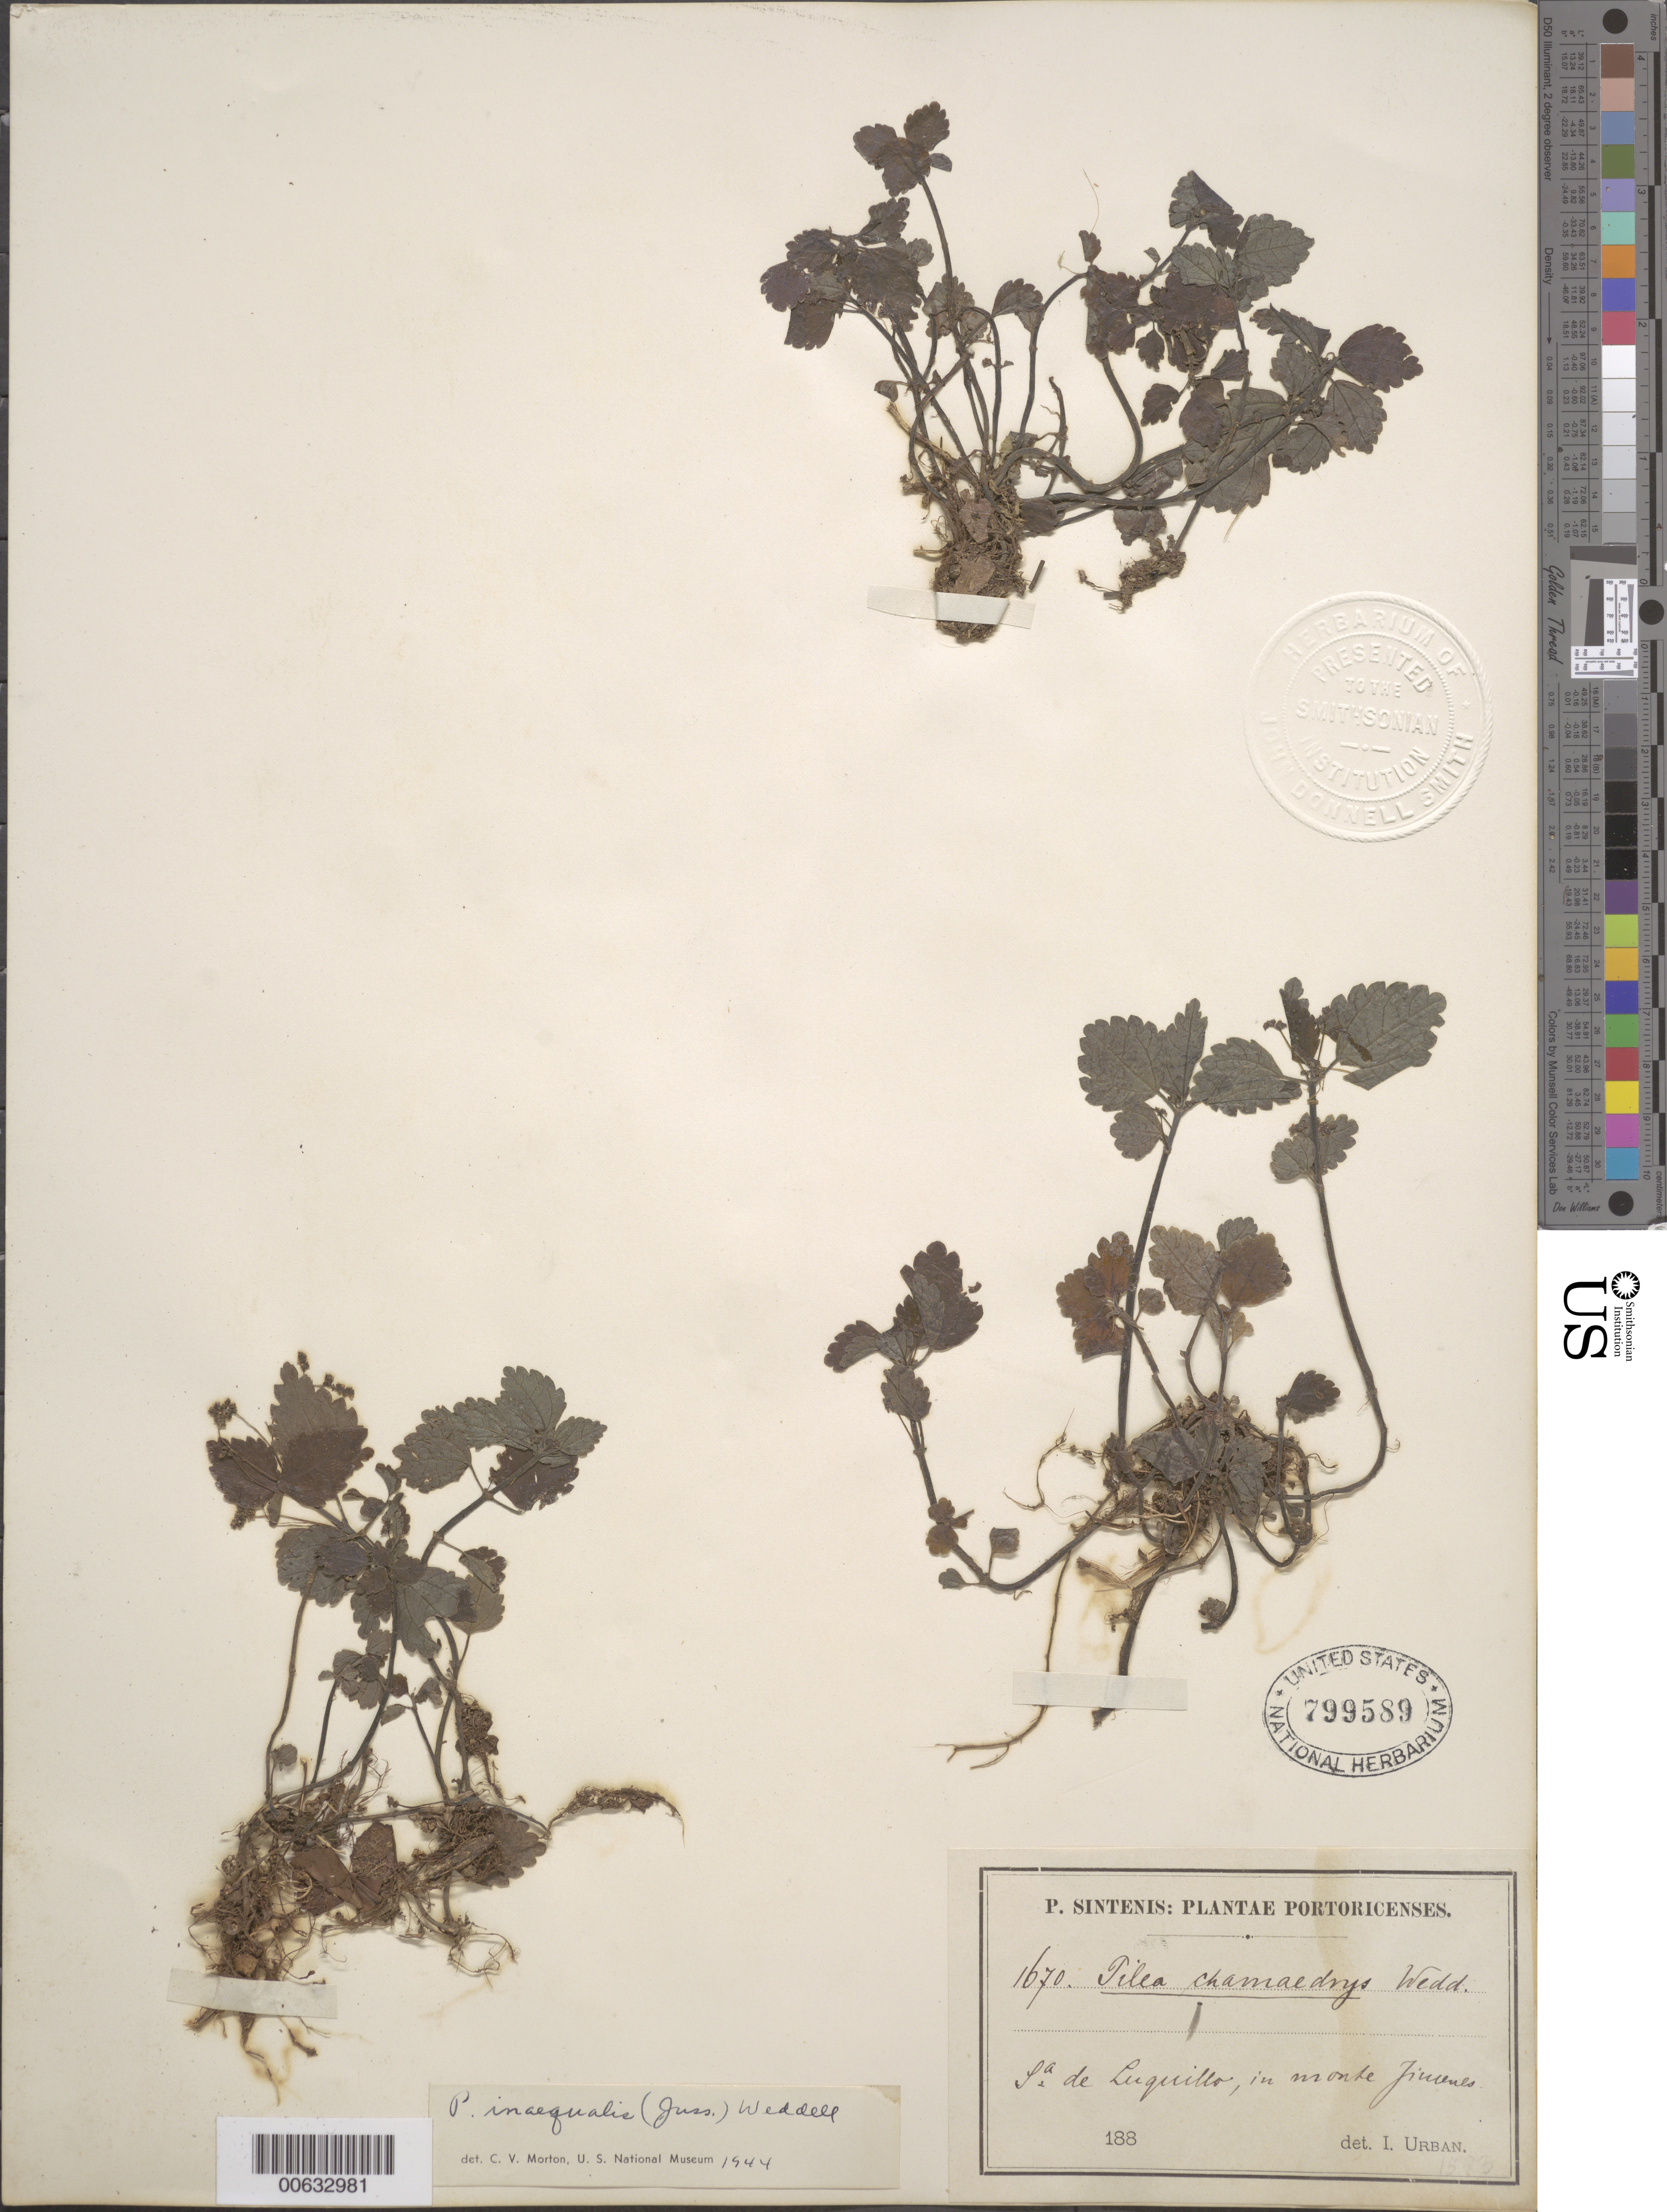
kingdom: Plantae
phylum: Tracheophyta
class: Magnoliopsida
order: Rosales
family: Urticaceae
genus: Pilea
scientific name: Pilea inaequalis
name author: (Juss. ex Poir.) Wedd.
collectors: P. Sintenis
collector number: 1670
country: Puerto Rico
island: Greater Antilles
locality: Sierra de Luquillo, in monte Jimenes.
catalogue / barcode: US 799589